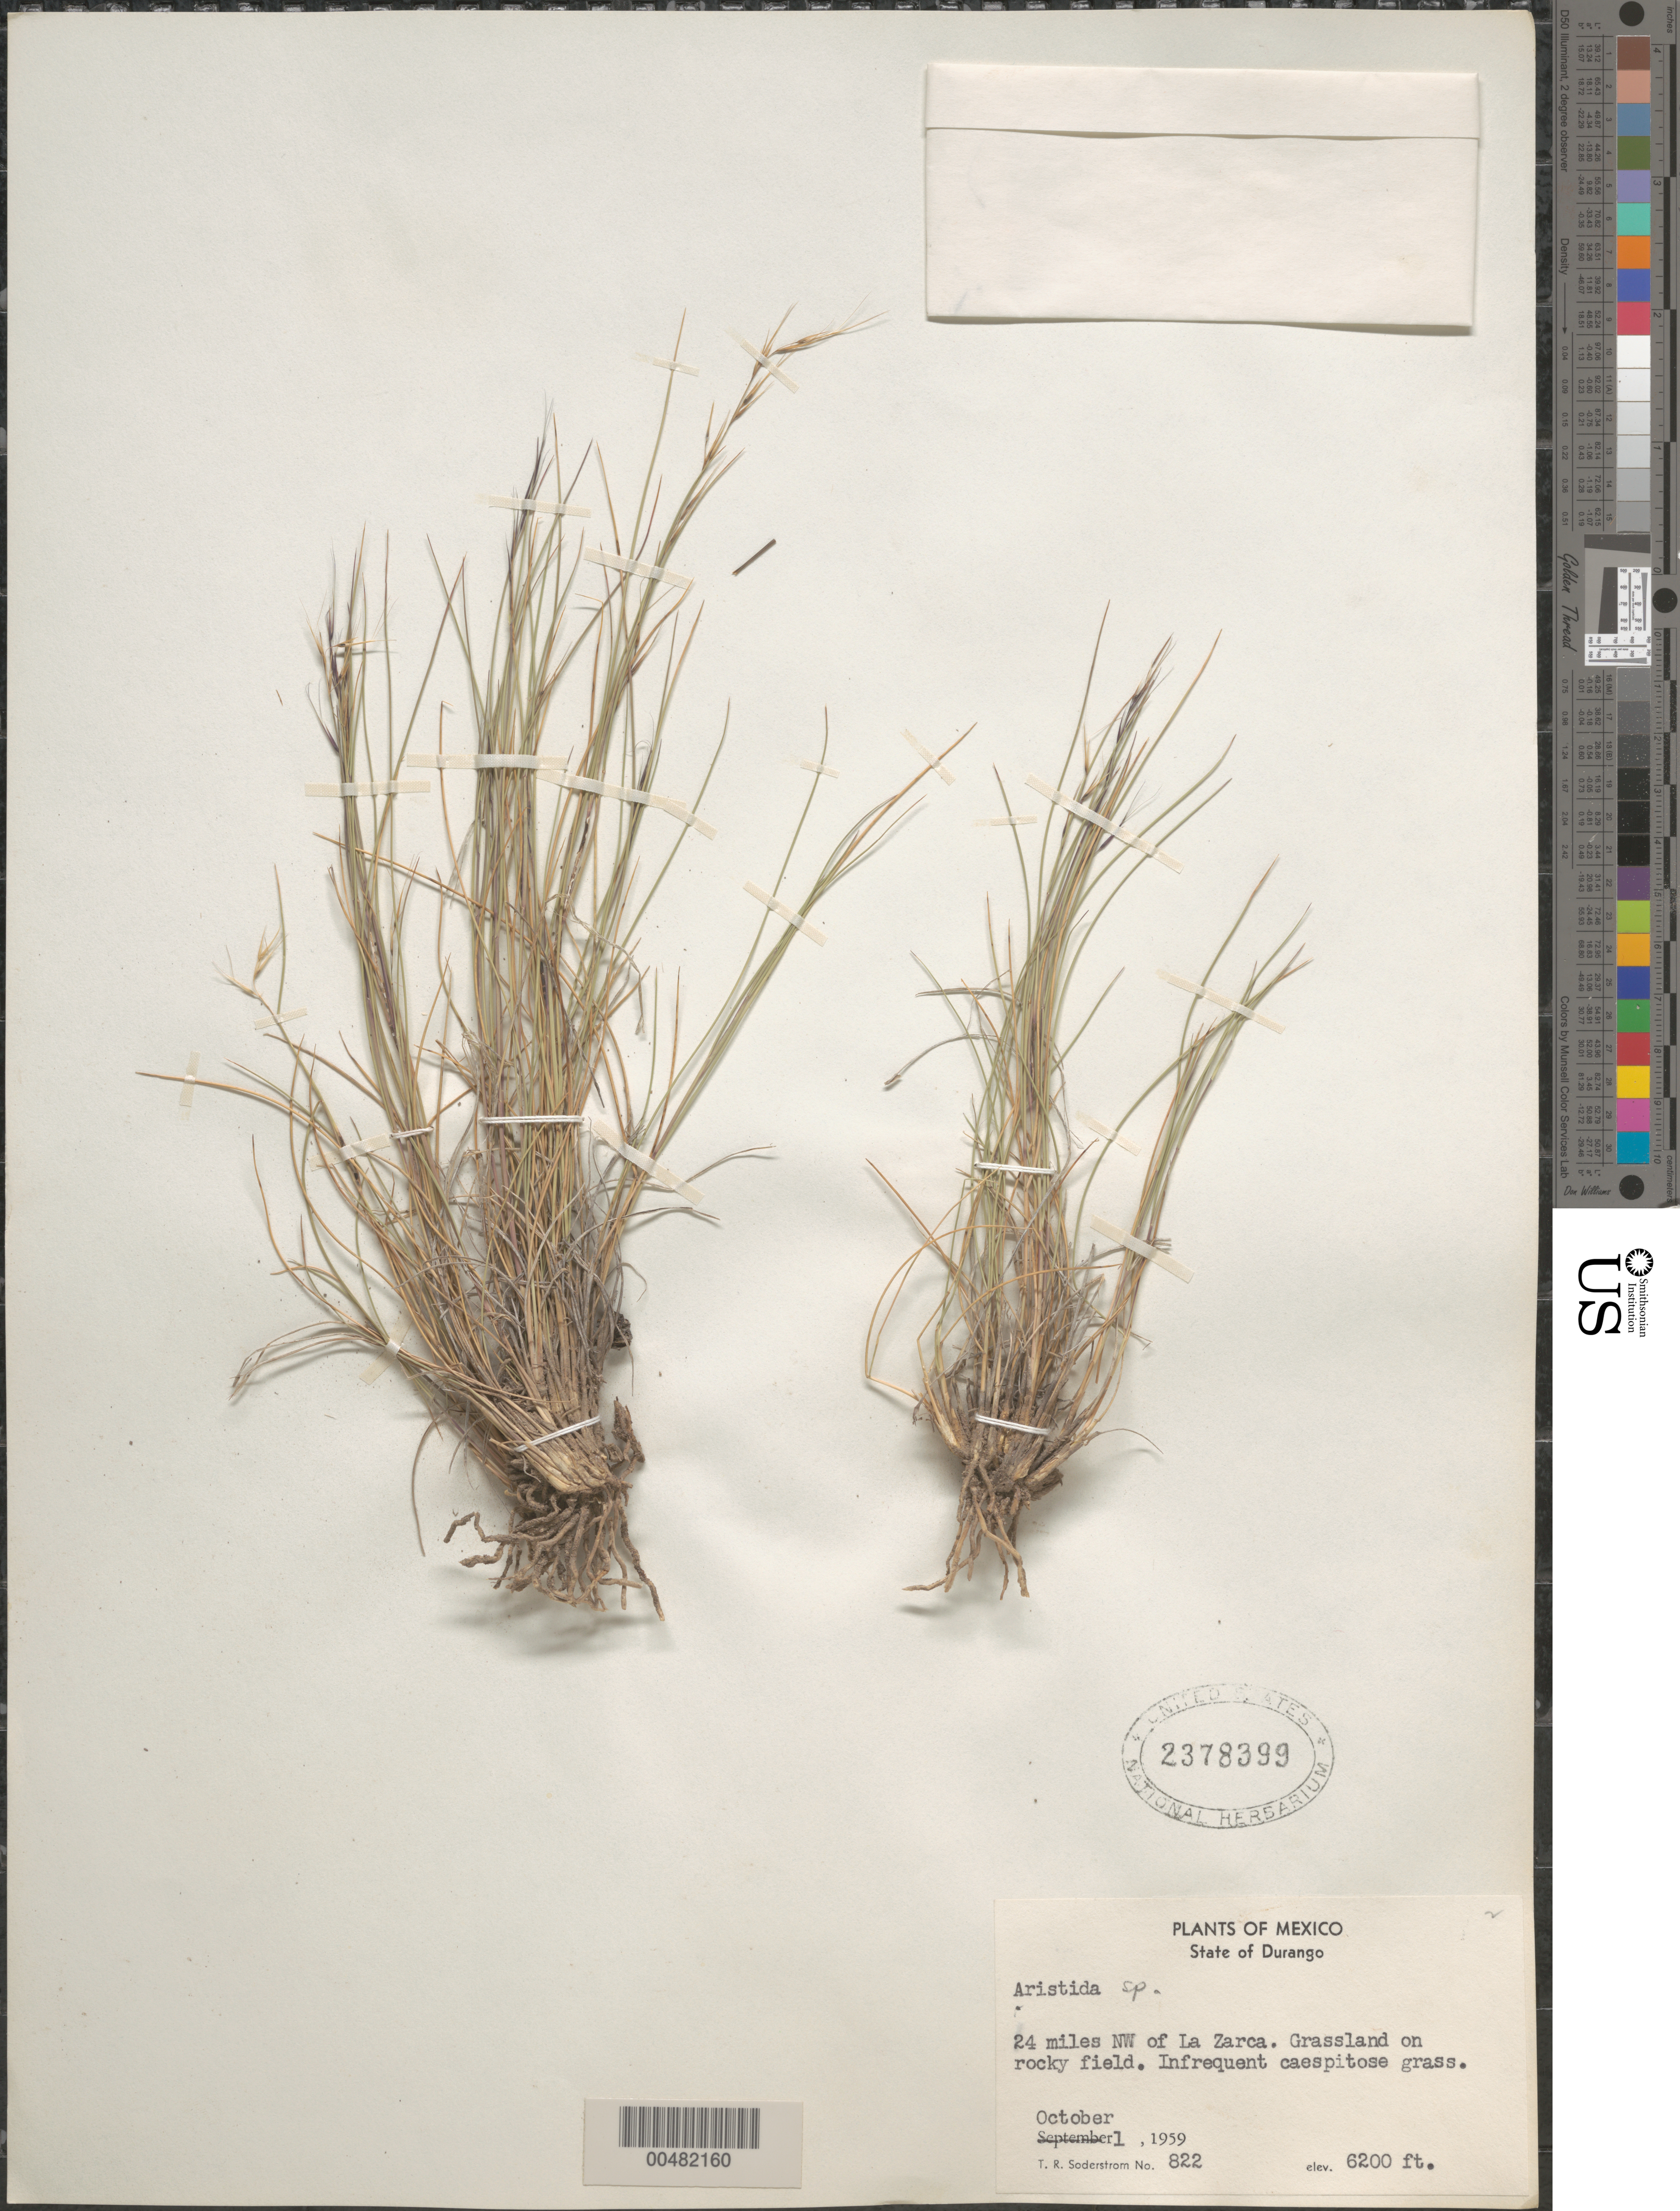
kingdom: Plantae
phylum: Tracheophyta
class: Liliopsida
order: Poales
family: Poaceae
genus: Aristida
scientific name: Aristida sp.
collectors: T. R. Soderstrom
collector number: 822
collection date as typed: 1 Oct 1959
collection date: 1959-10-01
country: Mexico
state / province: Durango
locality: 24 mi NW of La Zarca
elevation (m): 1890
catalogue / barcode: US 2378399